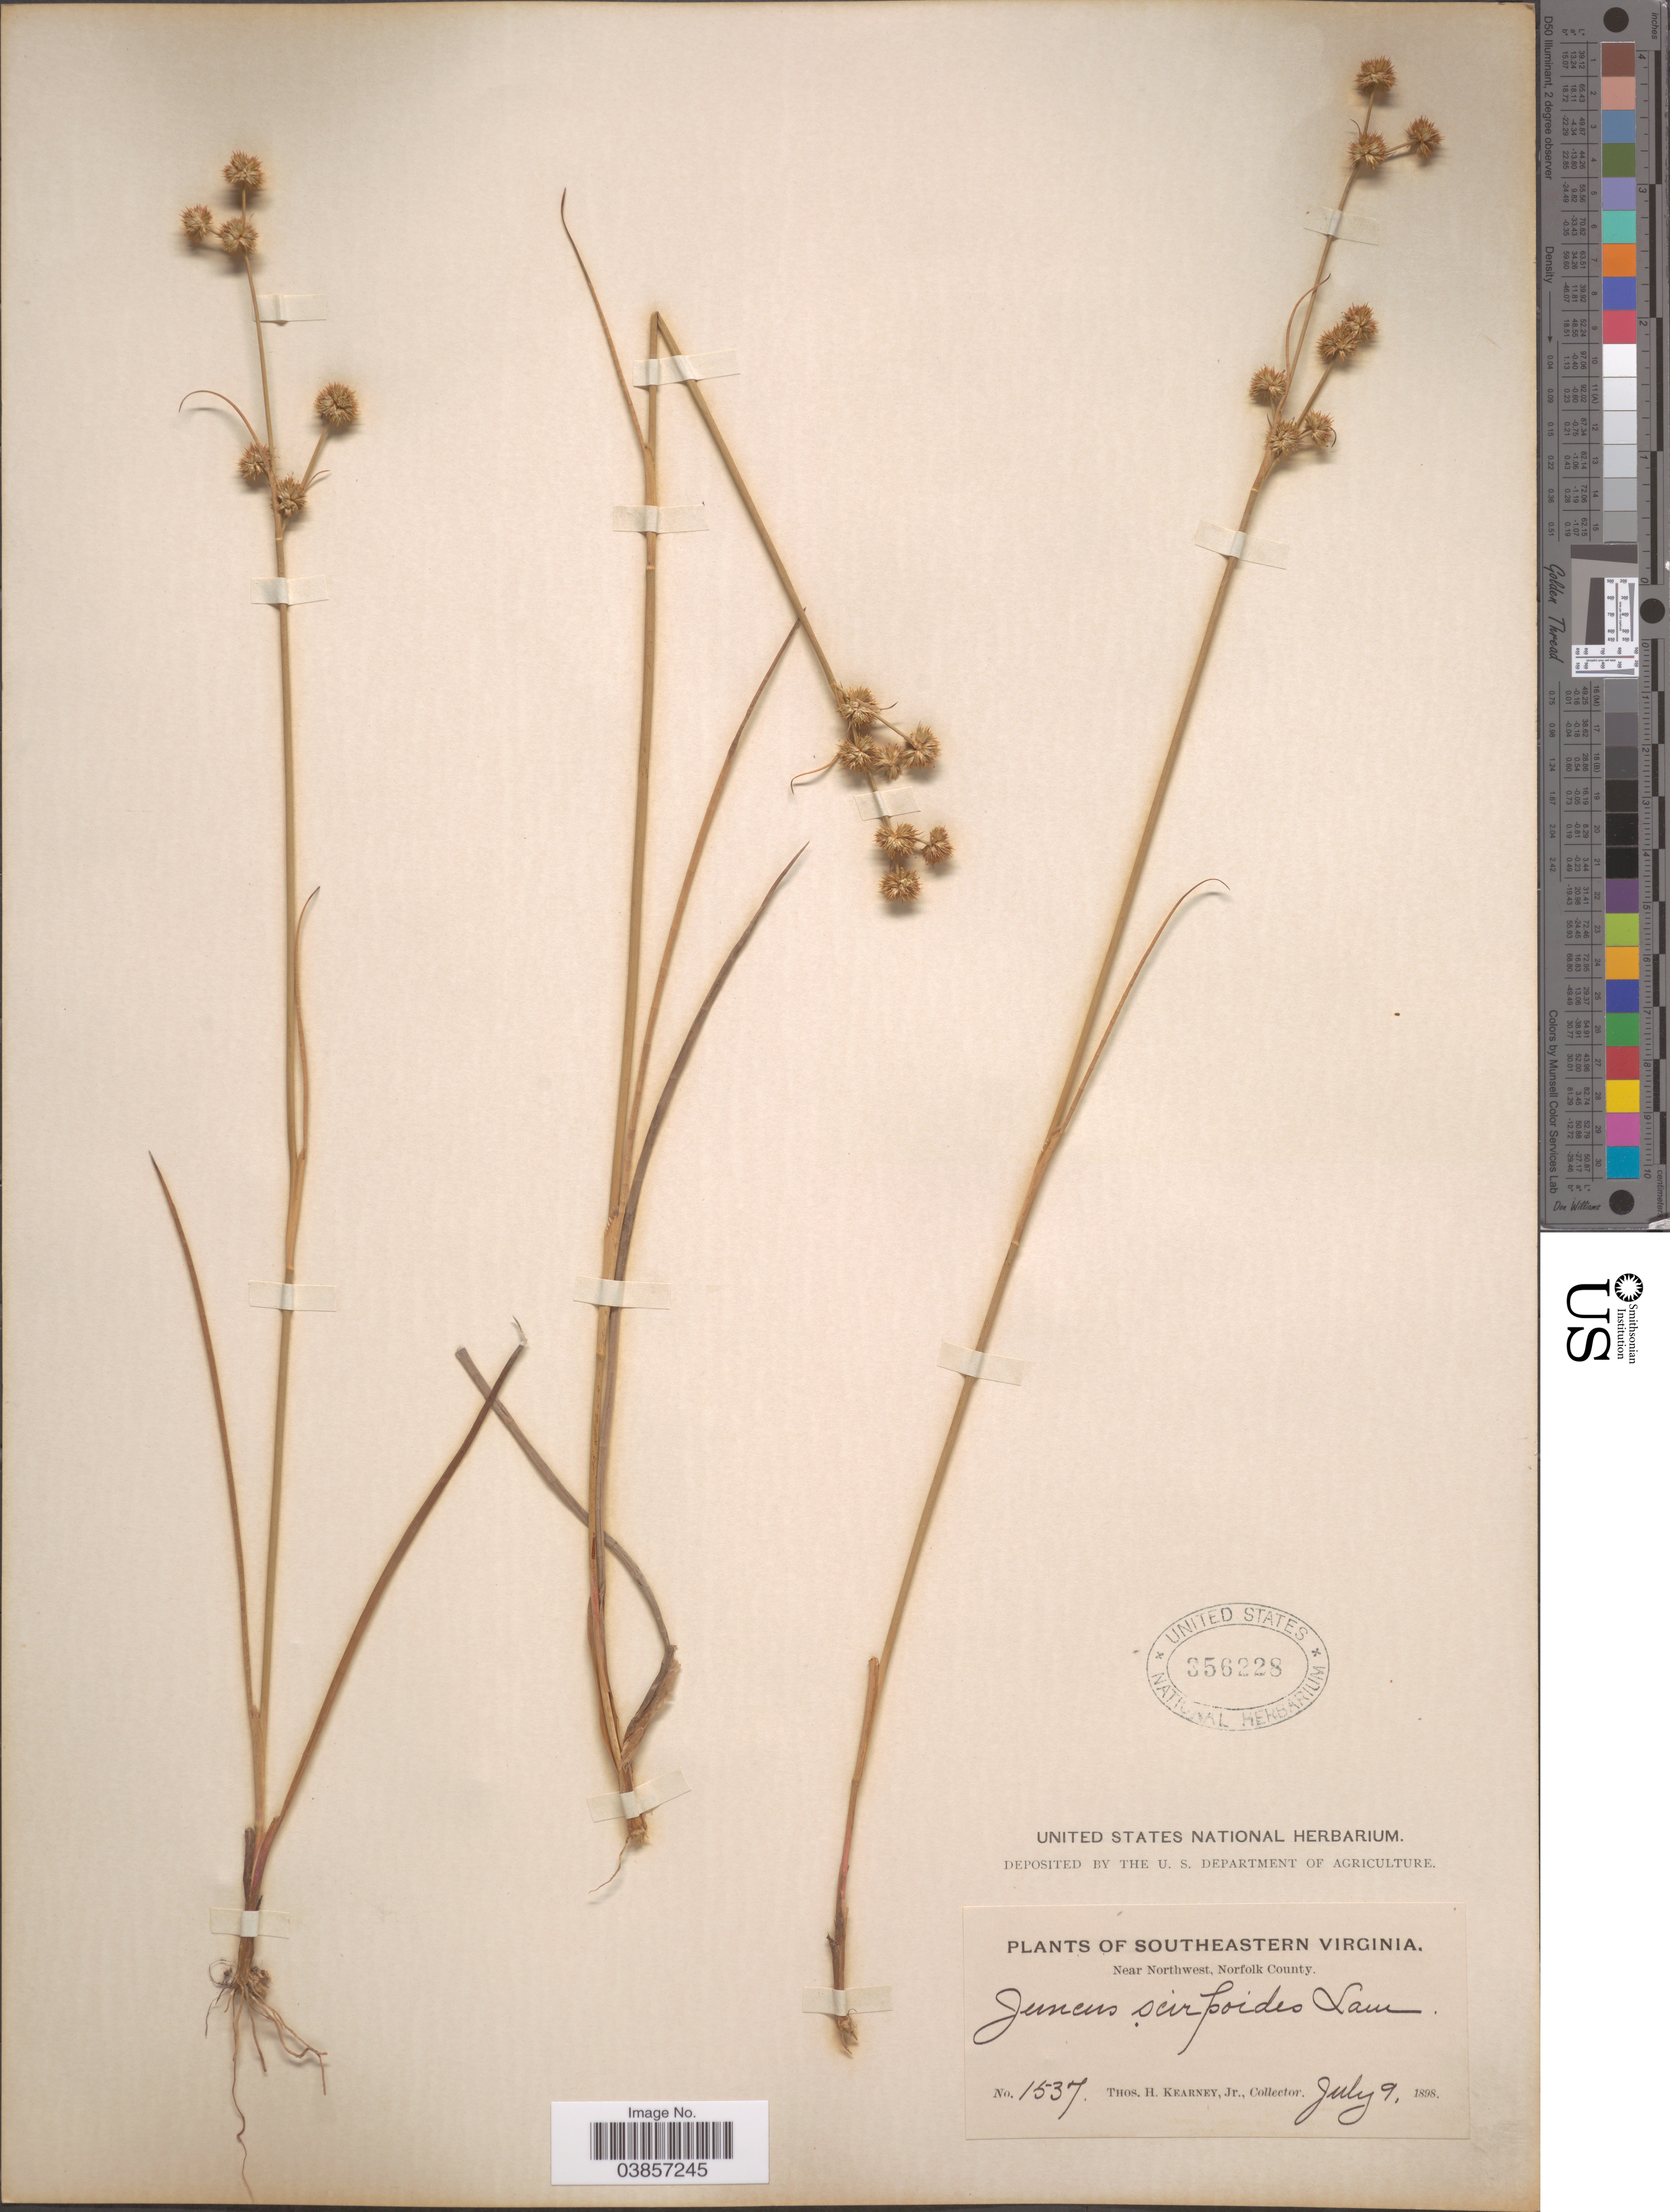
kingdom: Plantae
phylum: Tracheophyta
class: Liliopsida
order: Poales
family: Juncaceae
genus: Juncus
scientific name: Juncus scirpoides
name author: Lam.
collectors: T. H. Kearney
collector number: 1537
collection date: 1898-07-09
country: United States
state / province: Virginia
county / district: City of Chesapeake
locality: Southeastern Virginia. Near Northwest, Norfolk County.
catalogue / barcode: US 356228